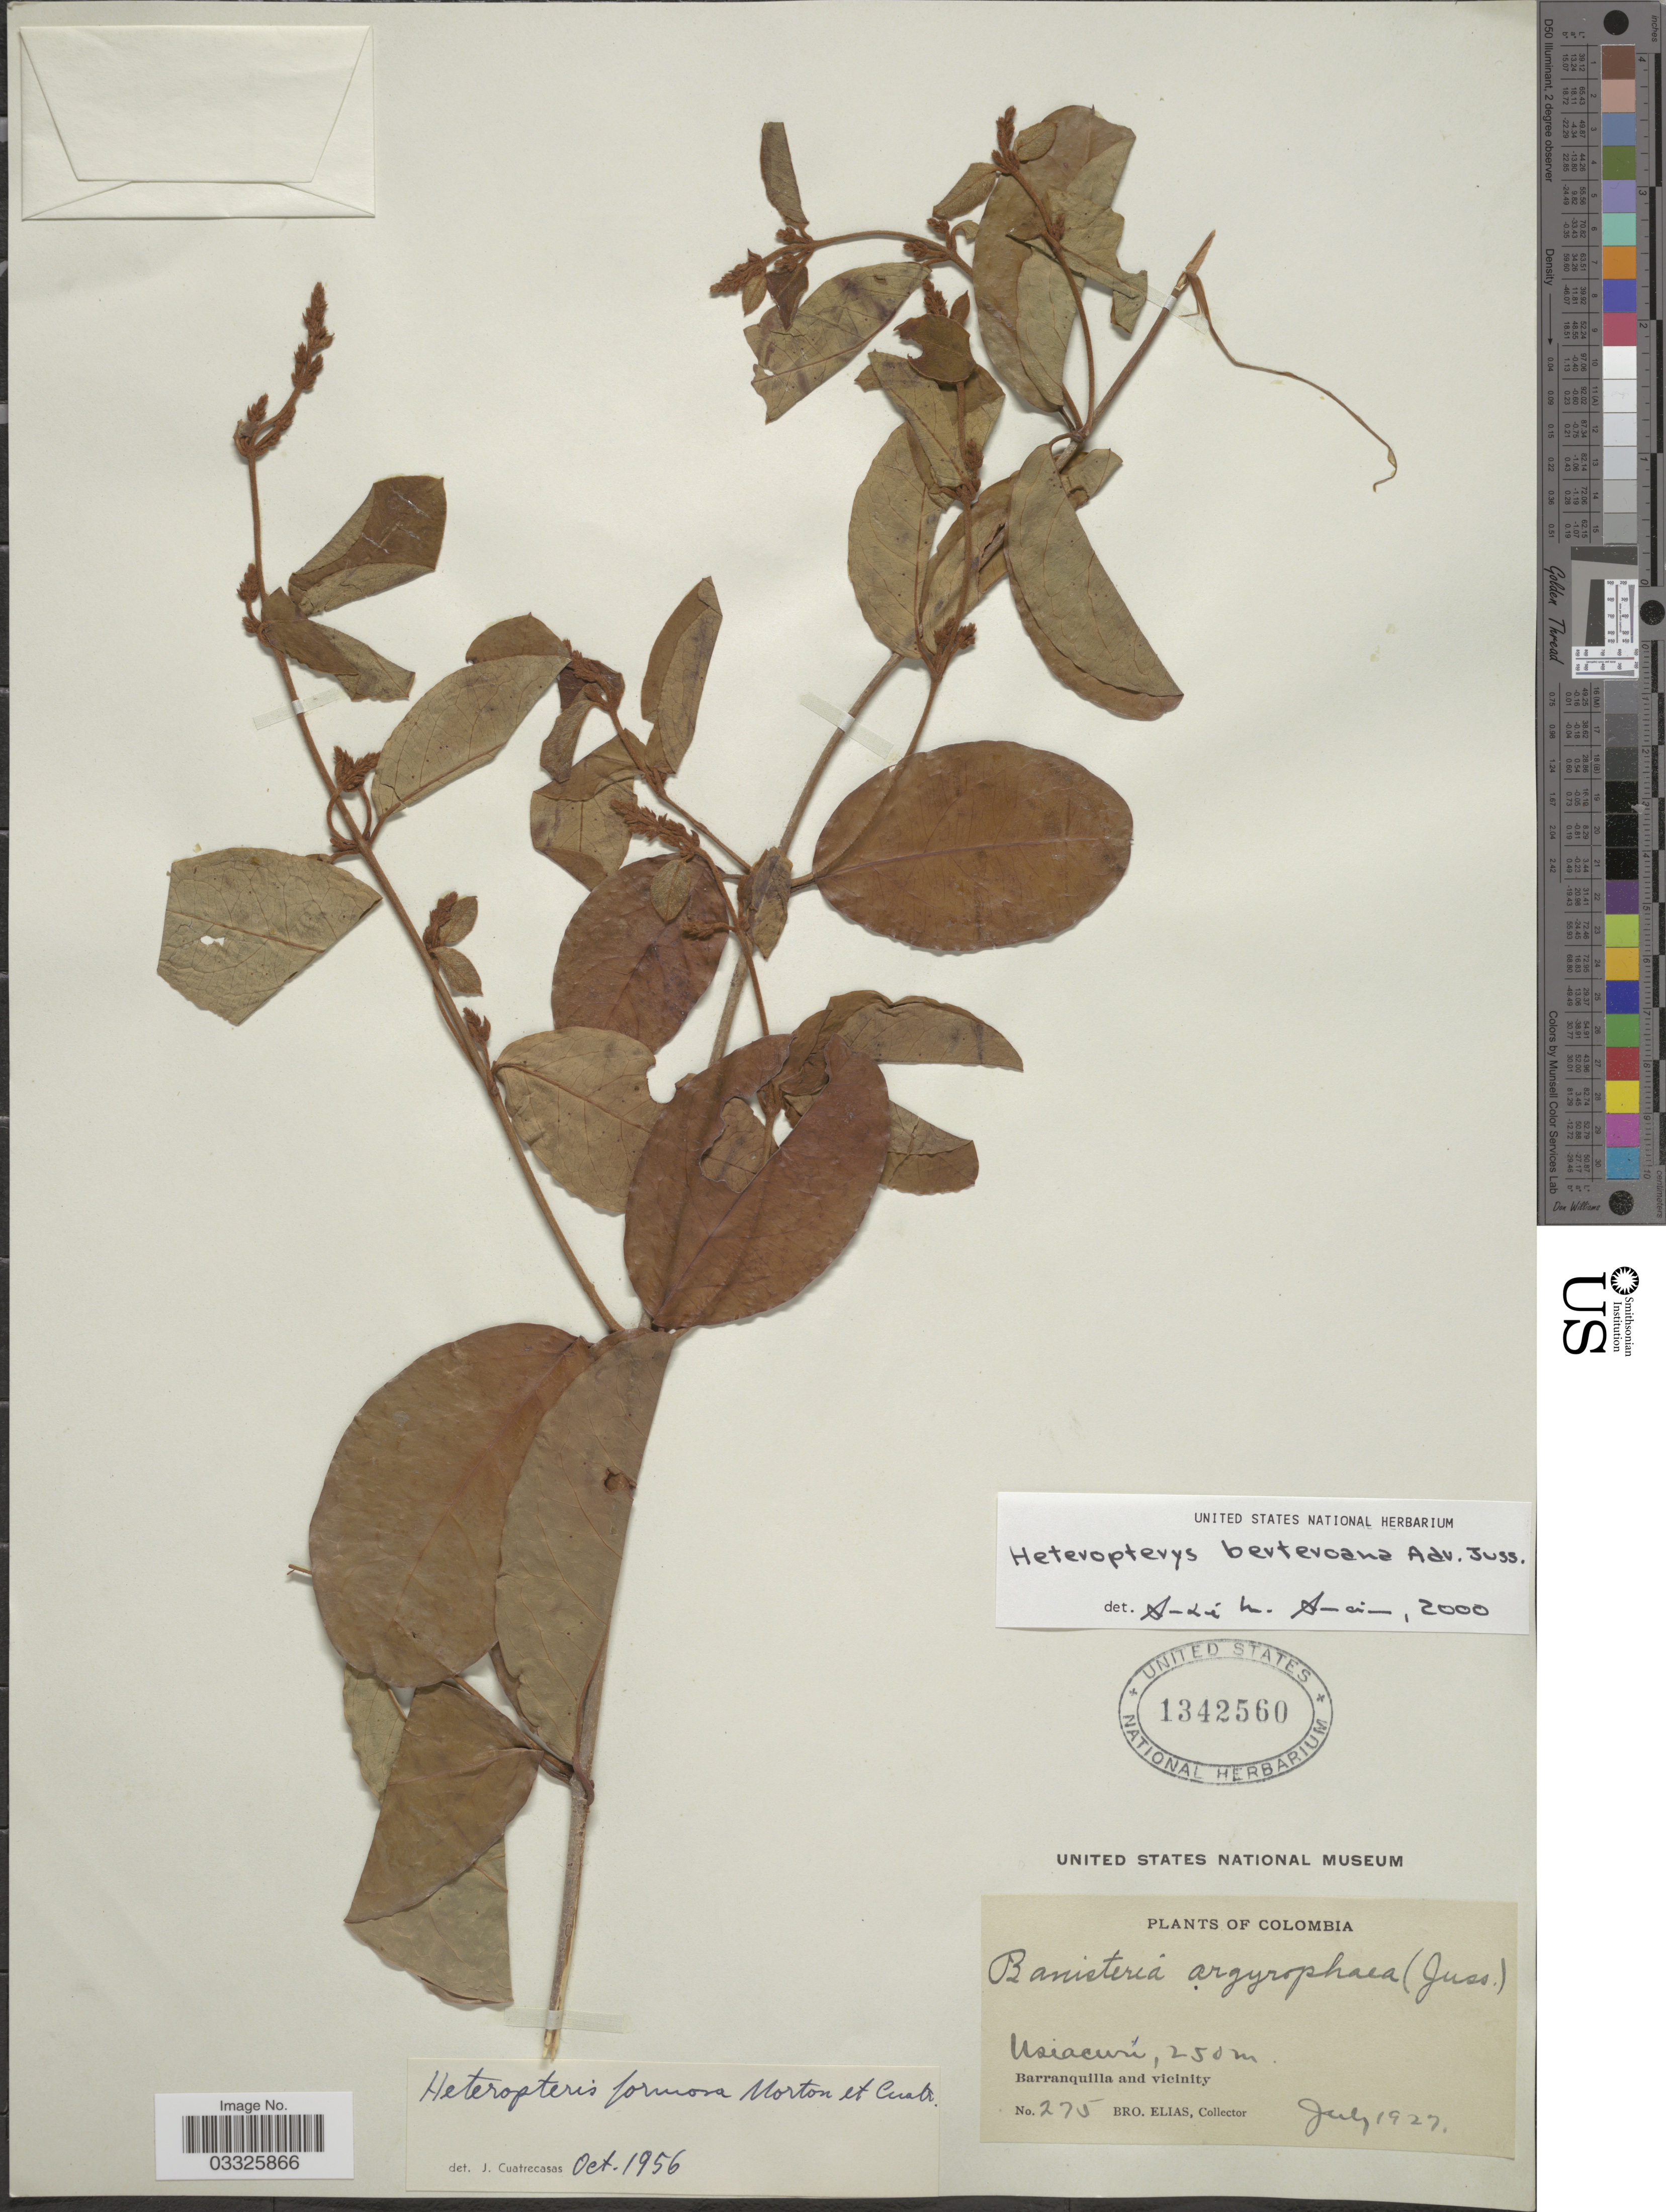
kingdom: Plantae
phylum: Tracheophyta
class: Magnoliopsida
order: Malpighiales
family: Malpighiaceae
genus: Heteropterys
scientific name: Heteropterys berteroana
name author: A. Juss.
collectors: Bro. Elias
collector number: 275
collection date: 1927-07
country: Colombia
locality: Usiacurí. Barranquilla and vicinity.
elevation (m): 250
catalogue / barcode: US 1342560